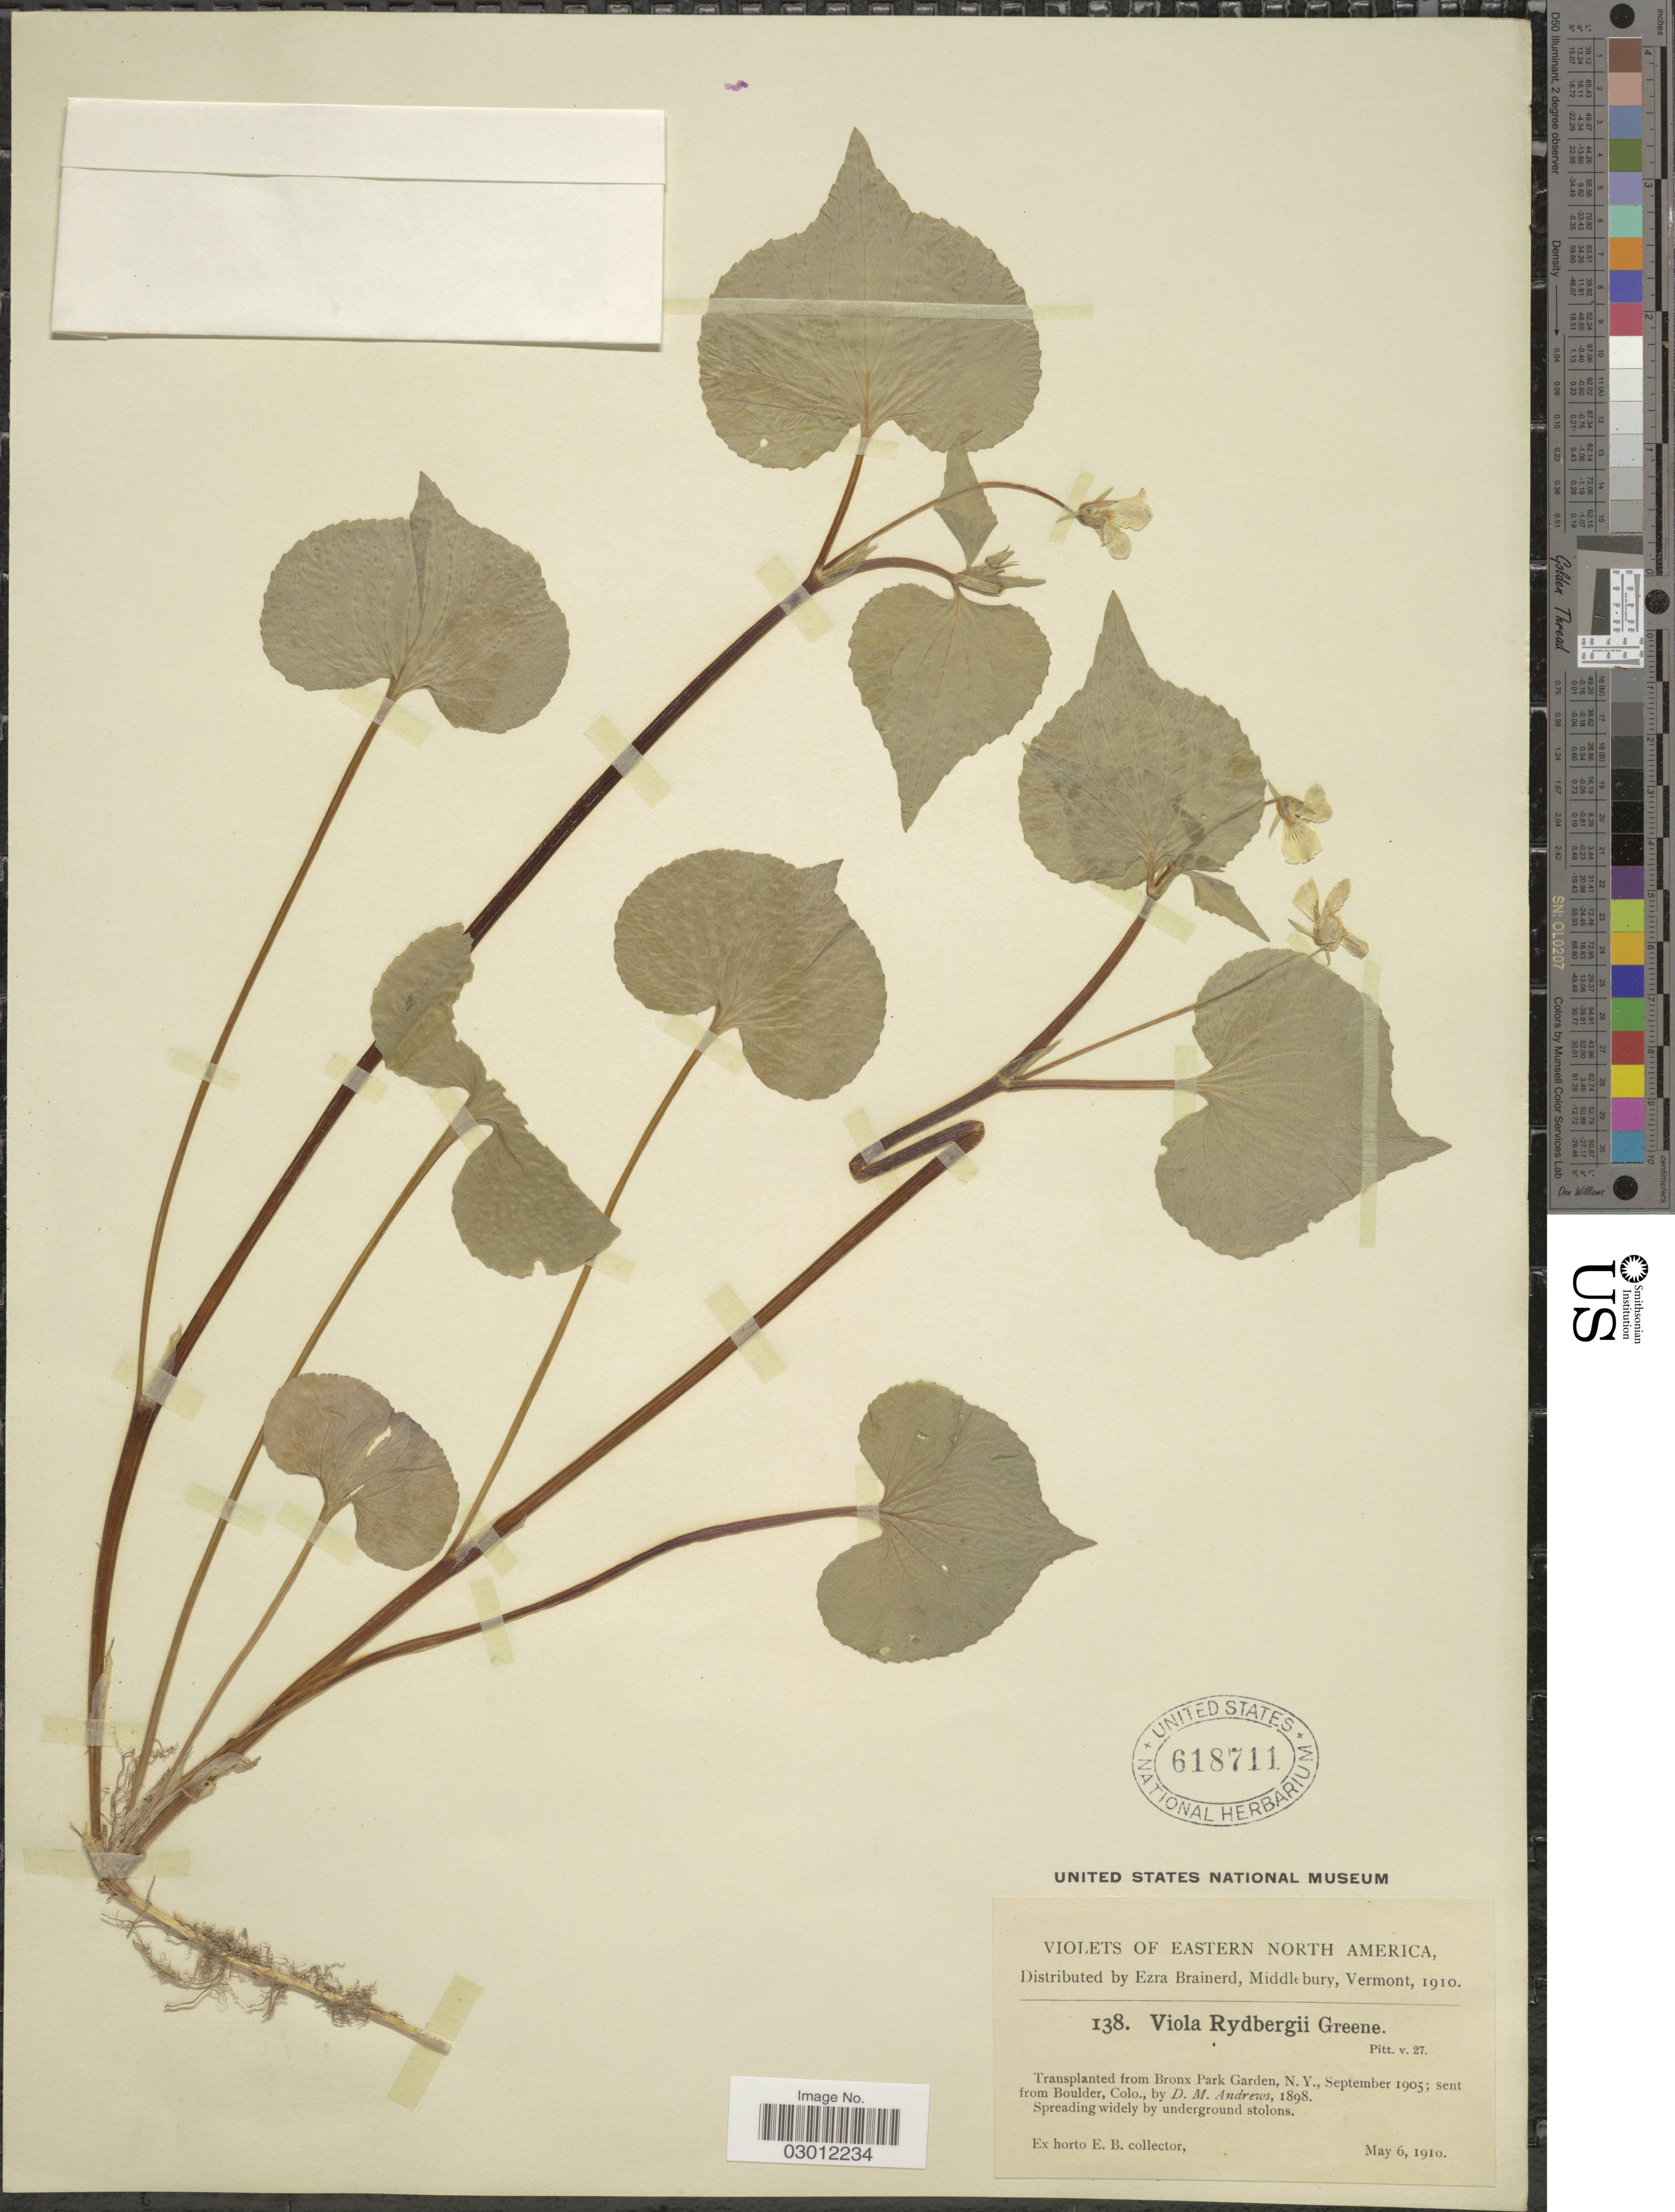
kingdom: Plantae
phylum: Tracheophyta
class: Magnoliopsida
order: Malpighiales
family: Violaceae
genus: Viola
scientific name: Viola canadensis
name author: L.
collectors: ex herb. Ezra Brainerd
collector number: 138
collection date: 1910-05-06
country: United States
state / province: New York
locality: Eastern North America. Transplanted from Bronx Park Garden, N. Y.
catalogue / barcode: US 618711